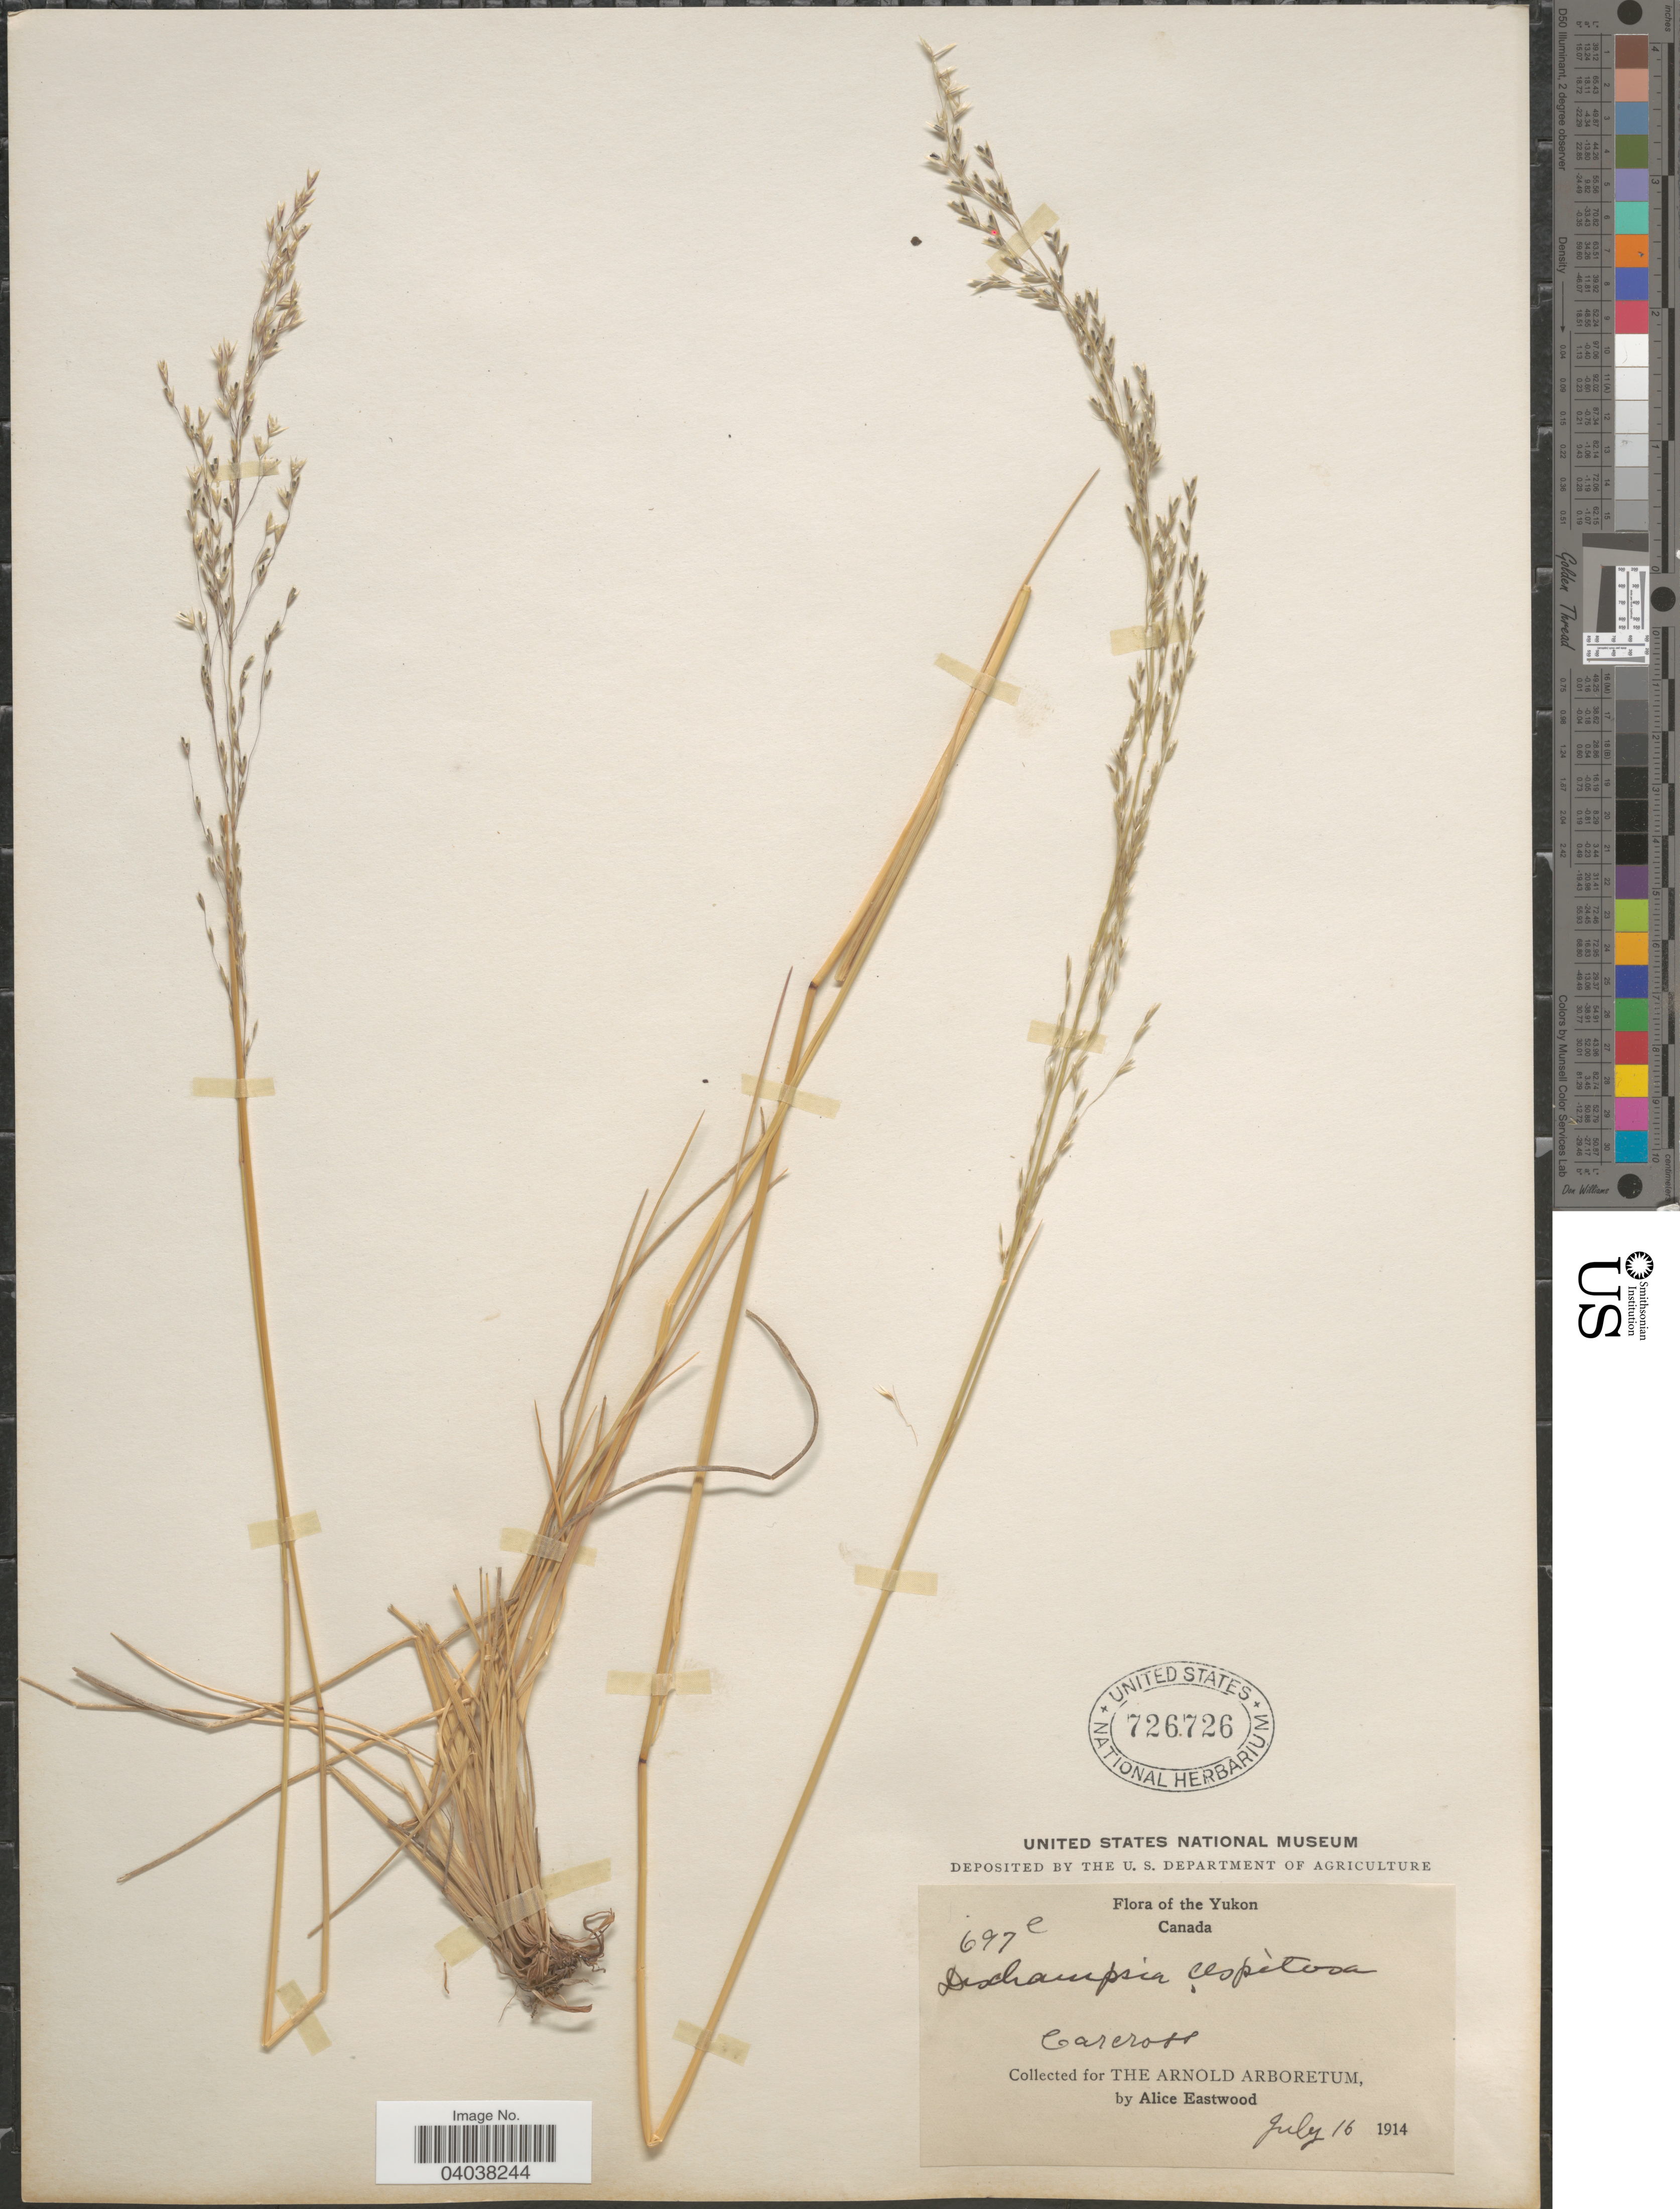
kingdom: Plantae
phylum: Tracheophyta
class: Liliopsida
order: Poales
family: Poaceae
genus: Deschampsia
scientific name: Deschampsia cespitosa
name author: (L.) P. Beauv.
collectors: A. Eastwood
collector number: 697e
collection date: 1914-07-16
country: Canada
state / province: Yukon Territory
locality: The Yukon. Carcross.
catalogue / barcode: US 726726